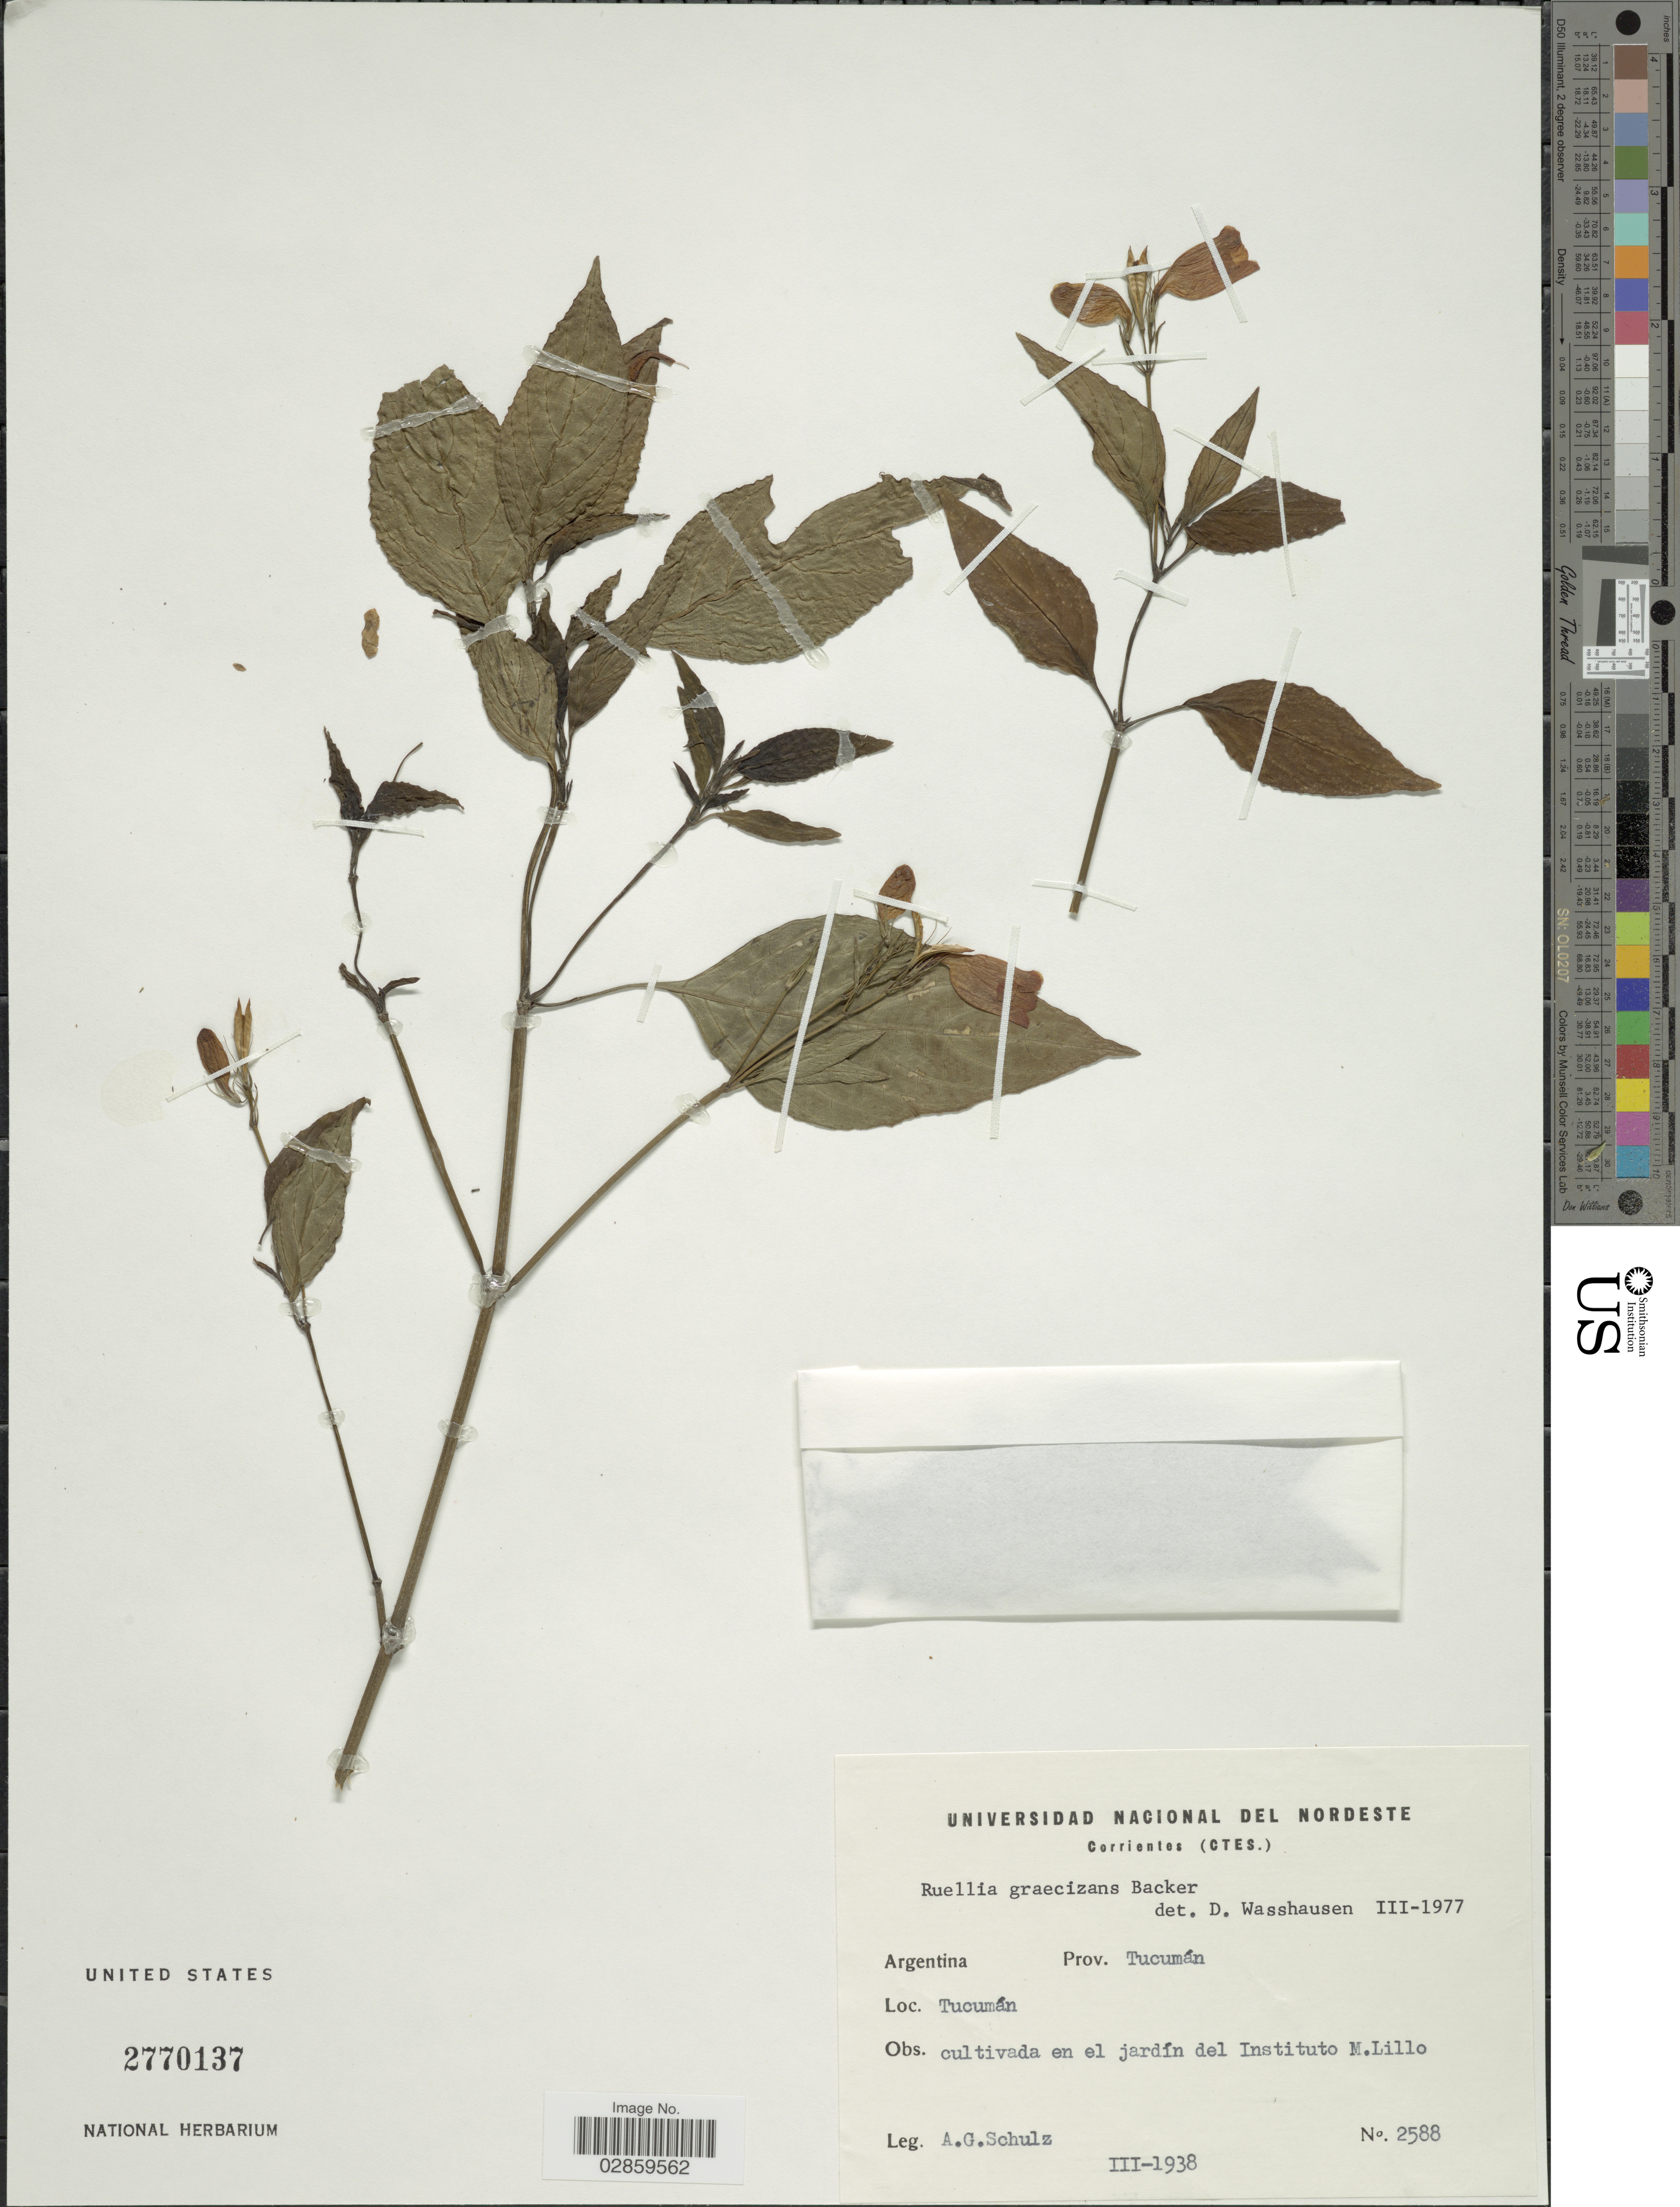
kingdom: Plantae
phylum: Tracheophyta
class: Magnoliopsida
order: Lamiales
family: Acanthaceae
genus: Ruellia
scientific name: Ruellia brevifolia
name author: (Pohl) C. Ezcurra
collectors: A. G. Schulz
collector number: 2588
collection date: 1938-03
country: Argentina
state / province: Tucuman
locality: Tucumán. En el jardín del Insituto M. Lillo.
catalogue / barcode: US 2770137